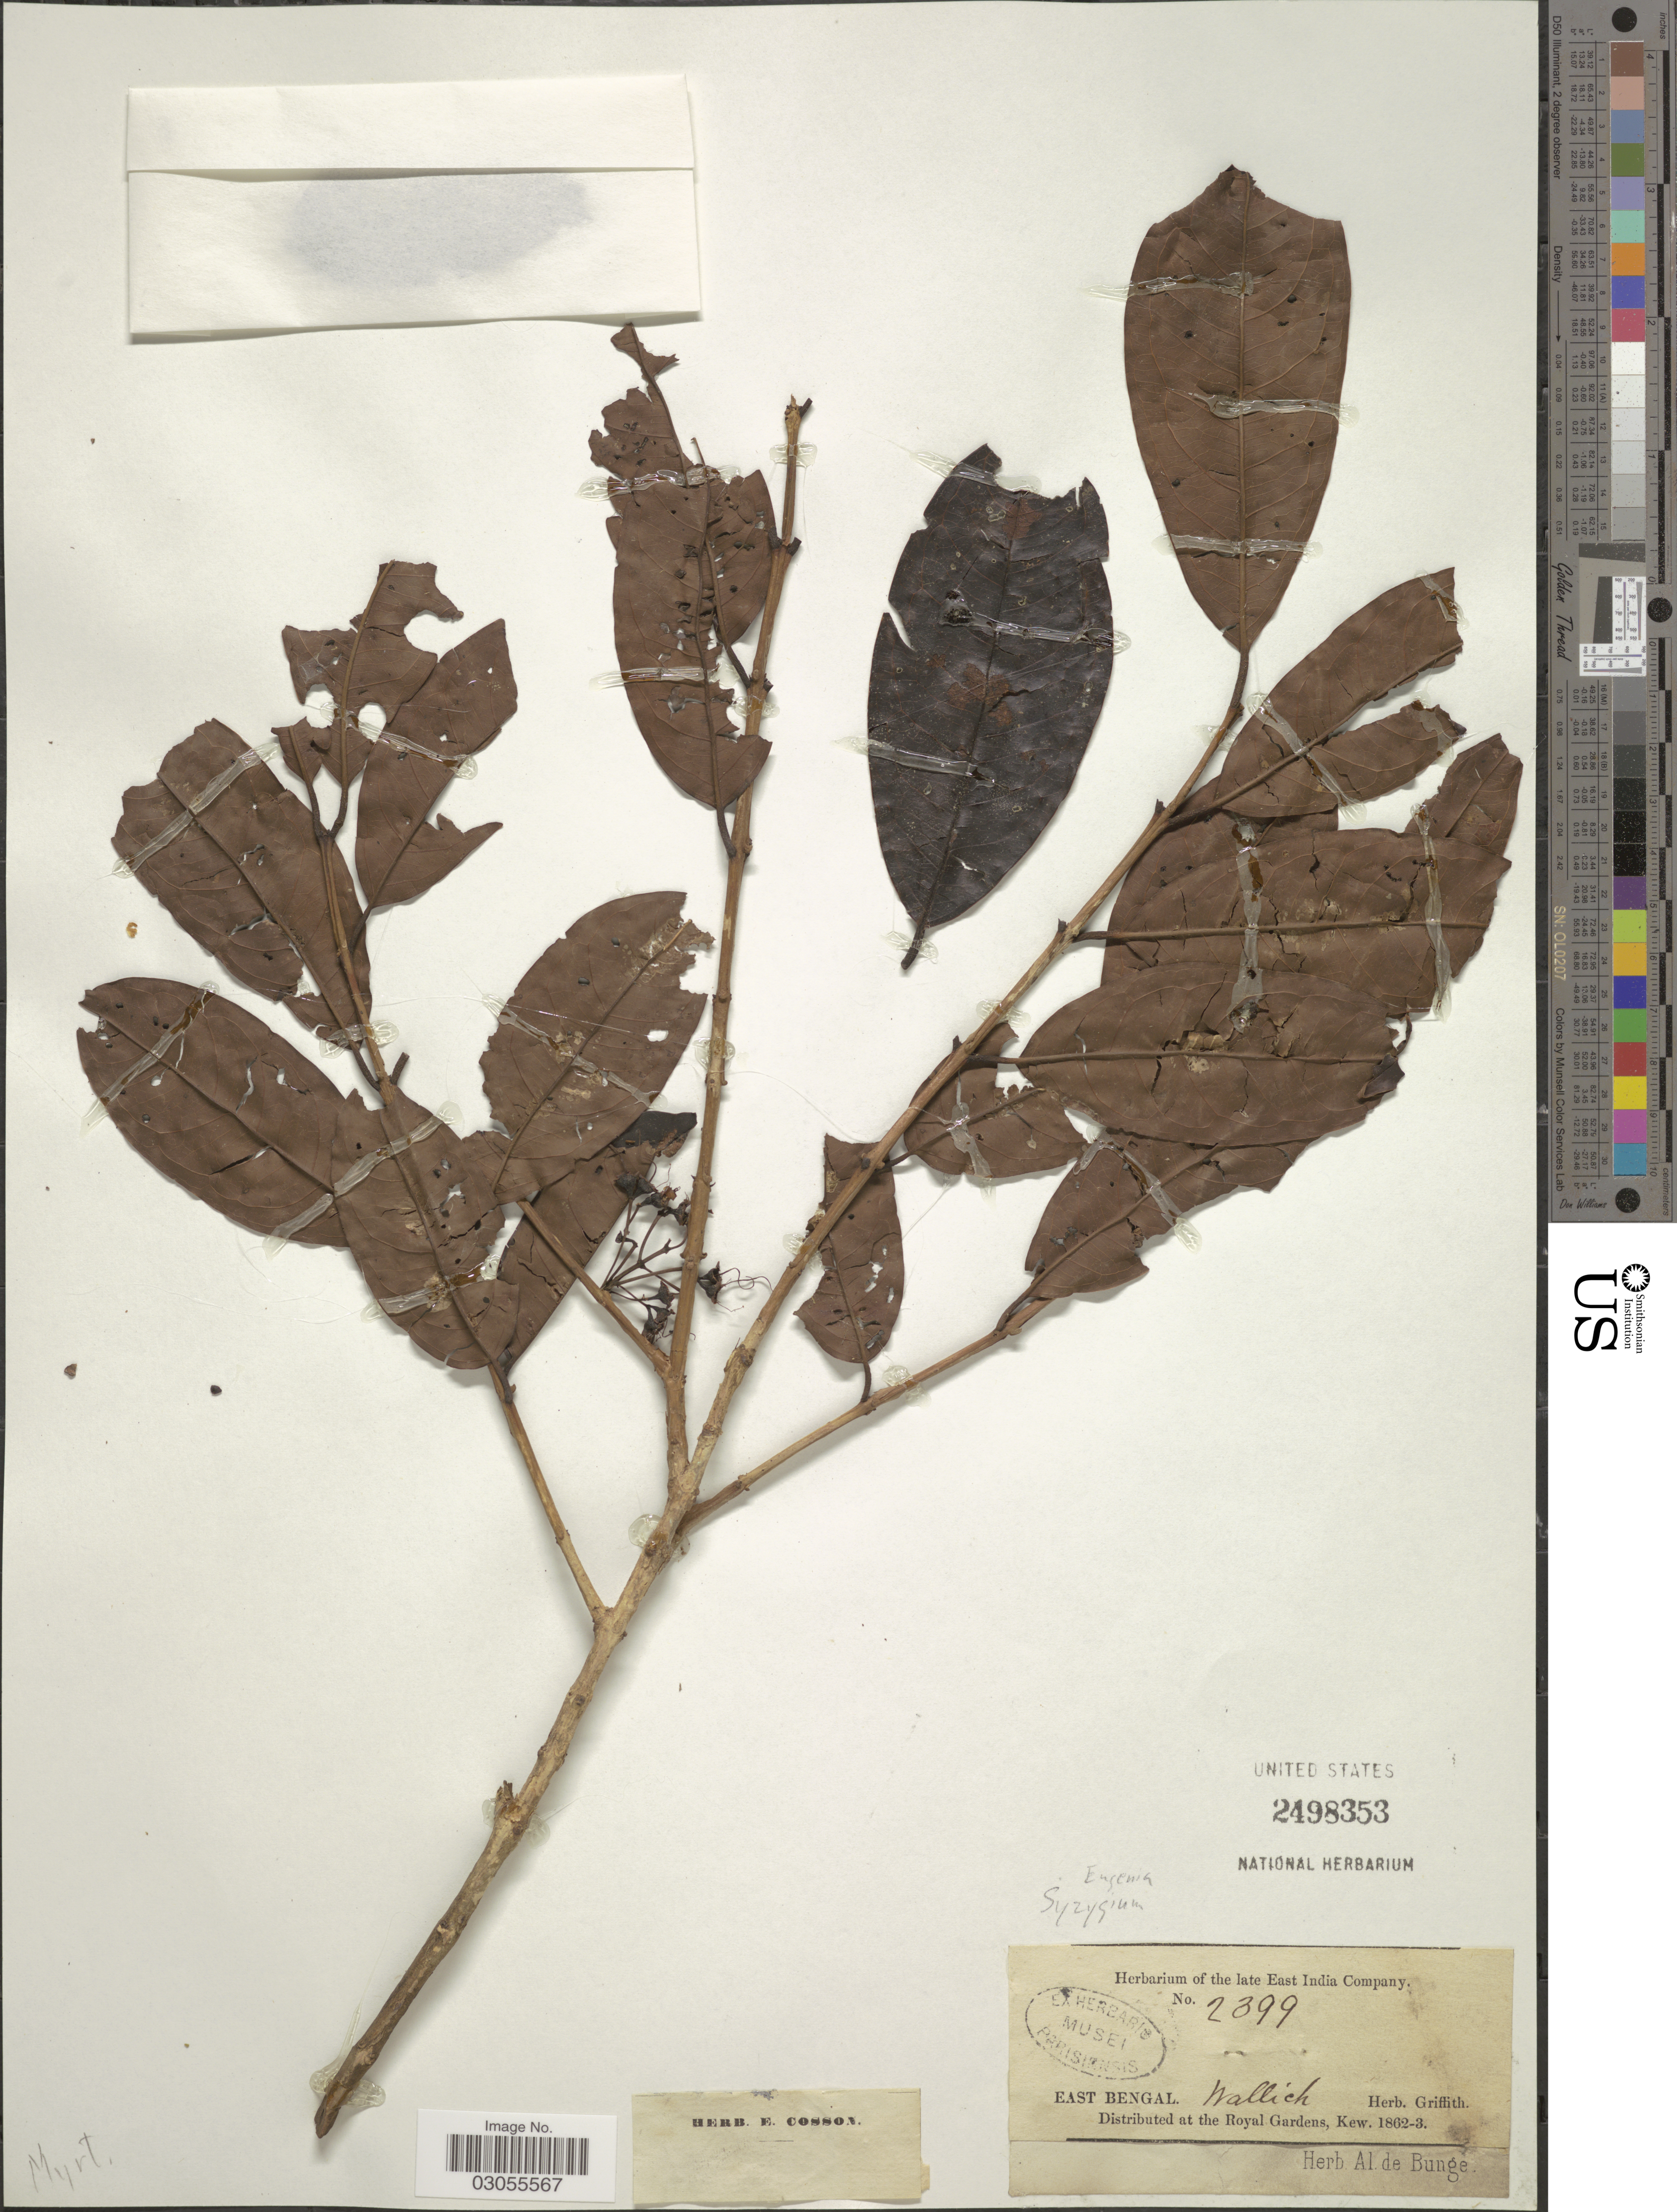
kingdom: Plantae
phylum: Tracheophyta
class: Magnoliopsida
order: Myrtales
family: Myrtaceae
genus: Eugenia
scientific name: Eugenia sp.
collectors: -- Wallich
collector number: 2399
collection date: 1862/1863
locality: East Bengal.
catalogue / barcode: US 2498353